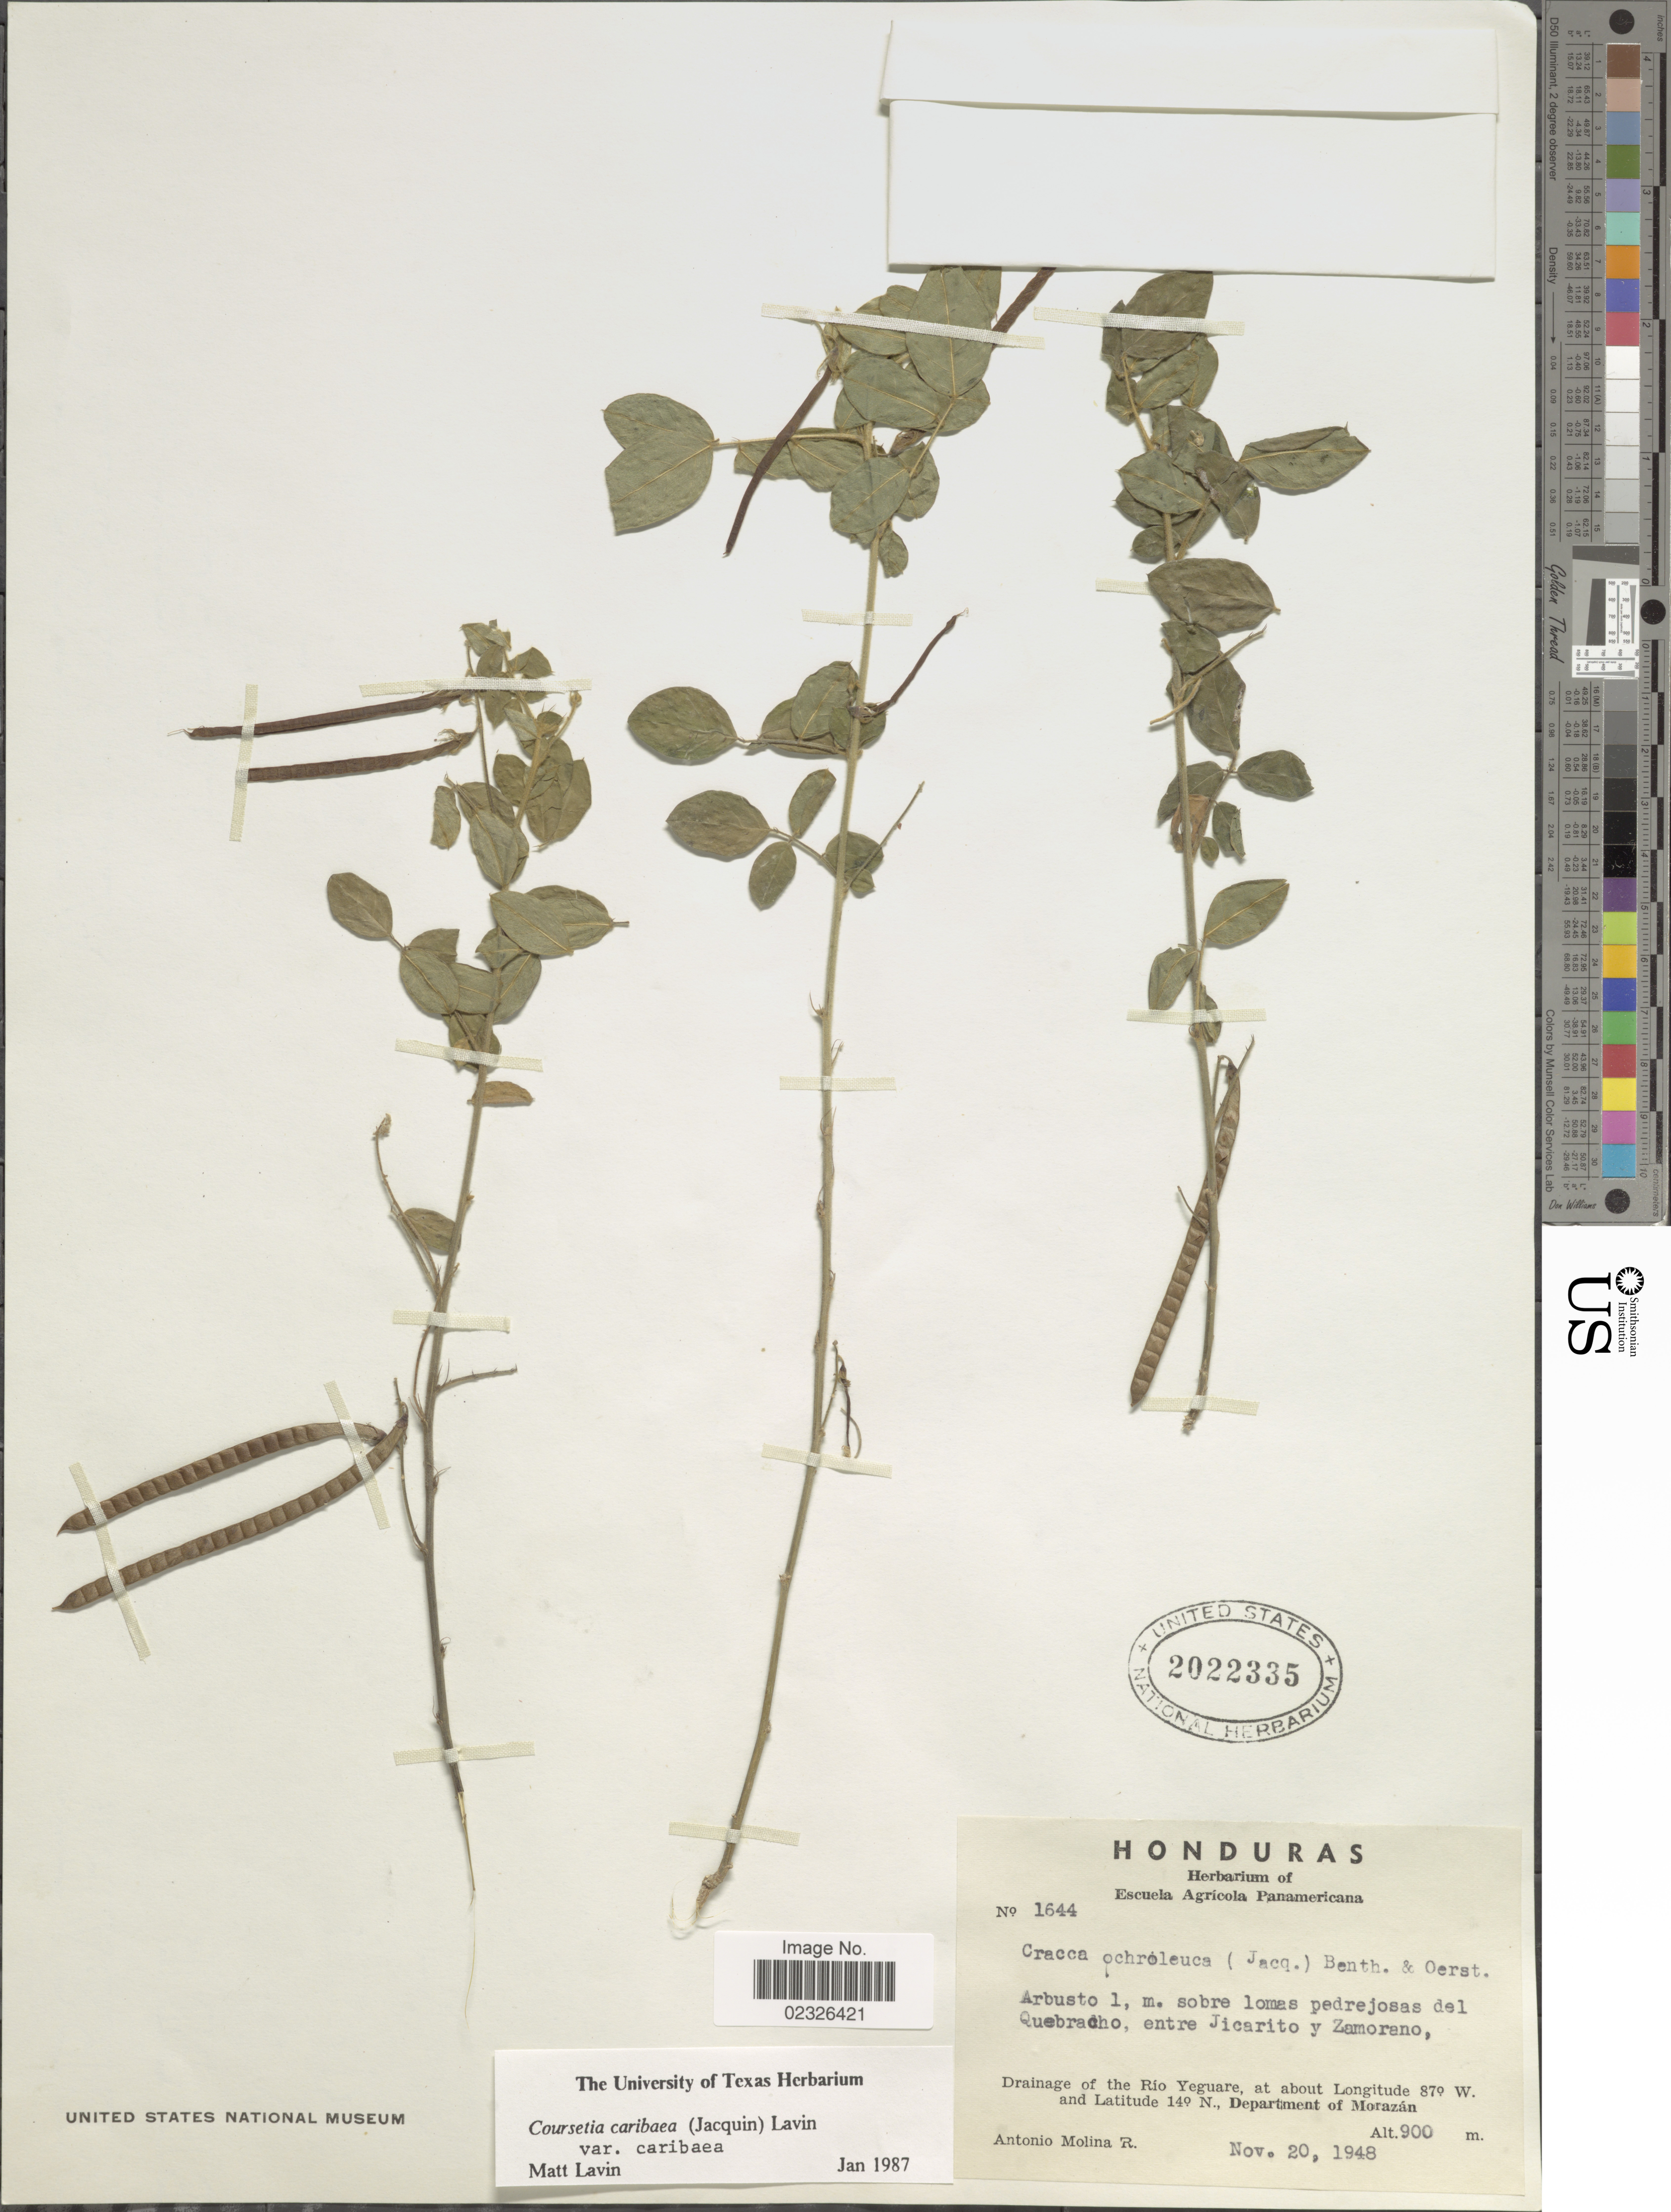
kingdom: Plantae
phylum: Tracheophyta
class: Magnoliopsida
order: Fabales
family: Fabaceae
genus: Coursetia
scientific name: Coursetia caribaea var. caribaea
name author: (Jacq.) Lavin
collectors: A. Molina R.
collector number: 1644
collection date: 1948-11-20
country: Honduras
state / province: Fco. Morazán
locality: Drainage of the Rio Yegura, Department of Morazan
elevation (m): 900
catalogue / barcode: US 2022335